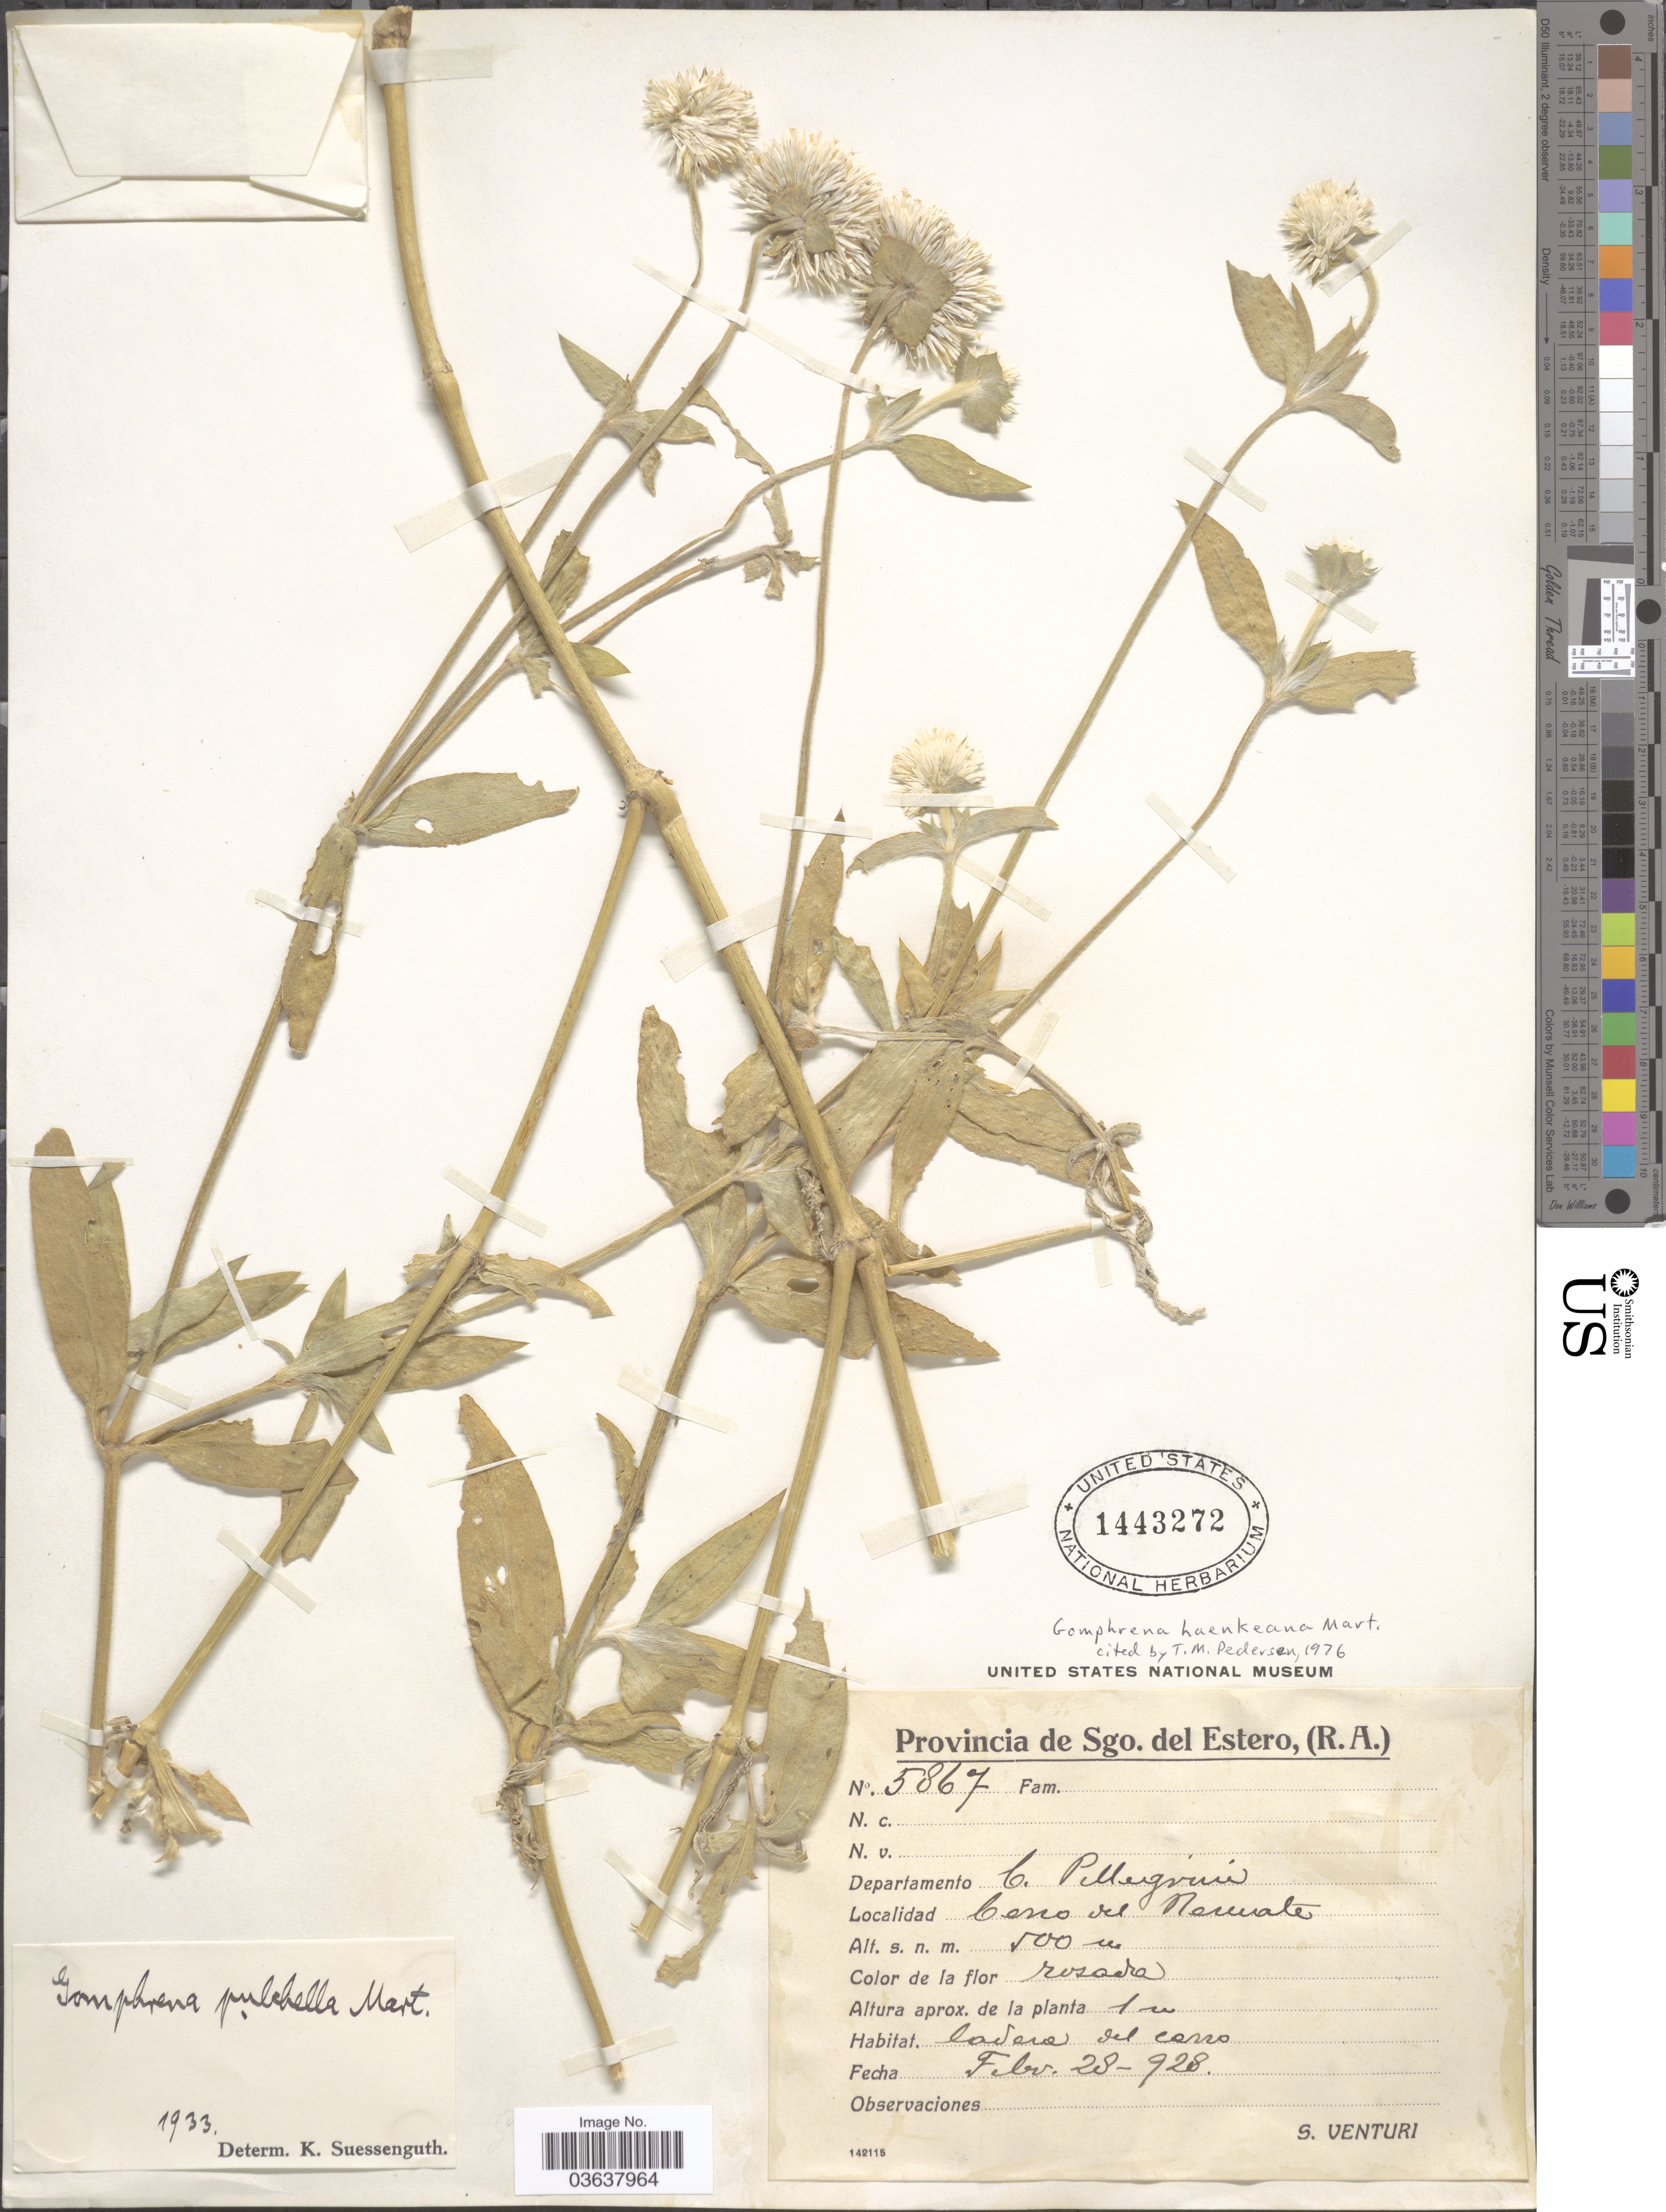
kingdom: Plantae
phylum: Tracheophyta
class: Magnoliopsida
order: Caryophyllales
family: Amaranthaceae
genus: Gomphrena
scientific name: Gomphrena haenkeana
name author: Mart.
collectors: S. Venturi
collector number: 5867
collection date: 1928-02-28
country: Argentina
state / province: Santiago del Estero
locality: Departamento C. Pillegrini. Cerro del Remate.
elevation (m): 500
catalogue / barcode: US 1443272